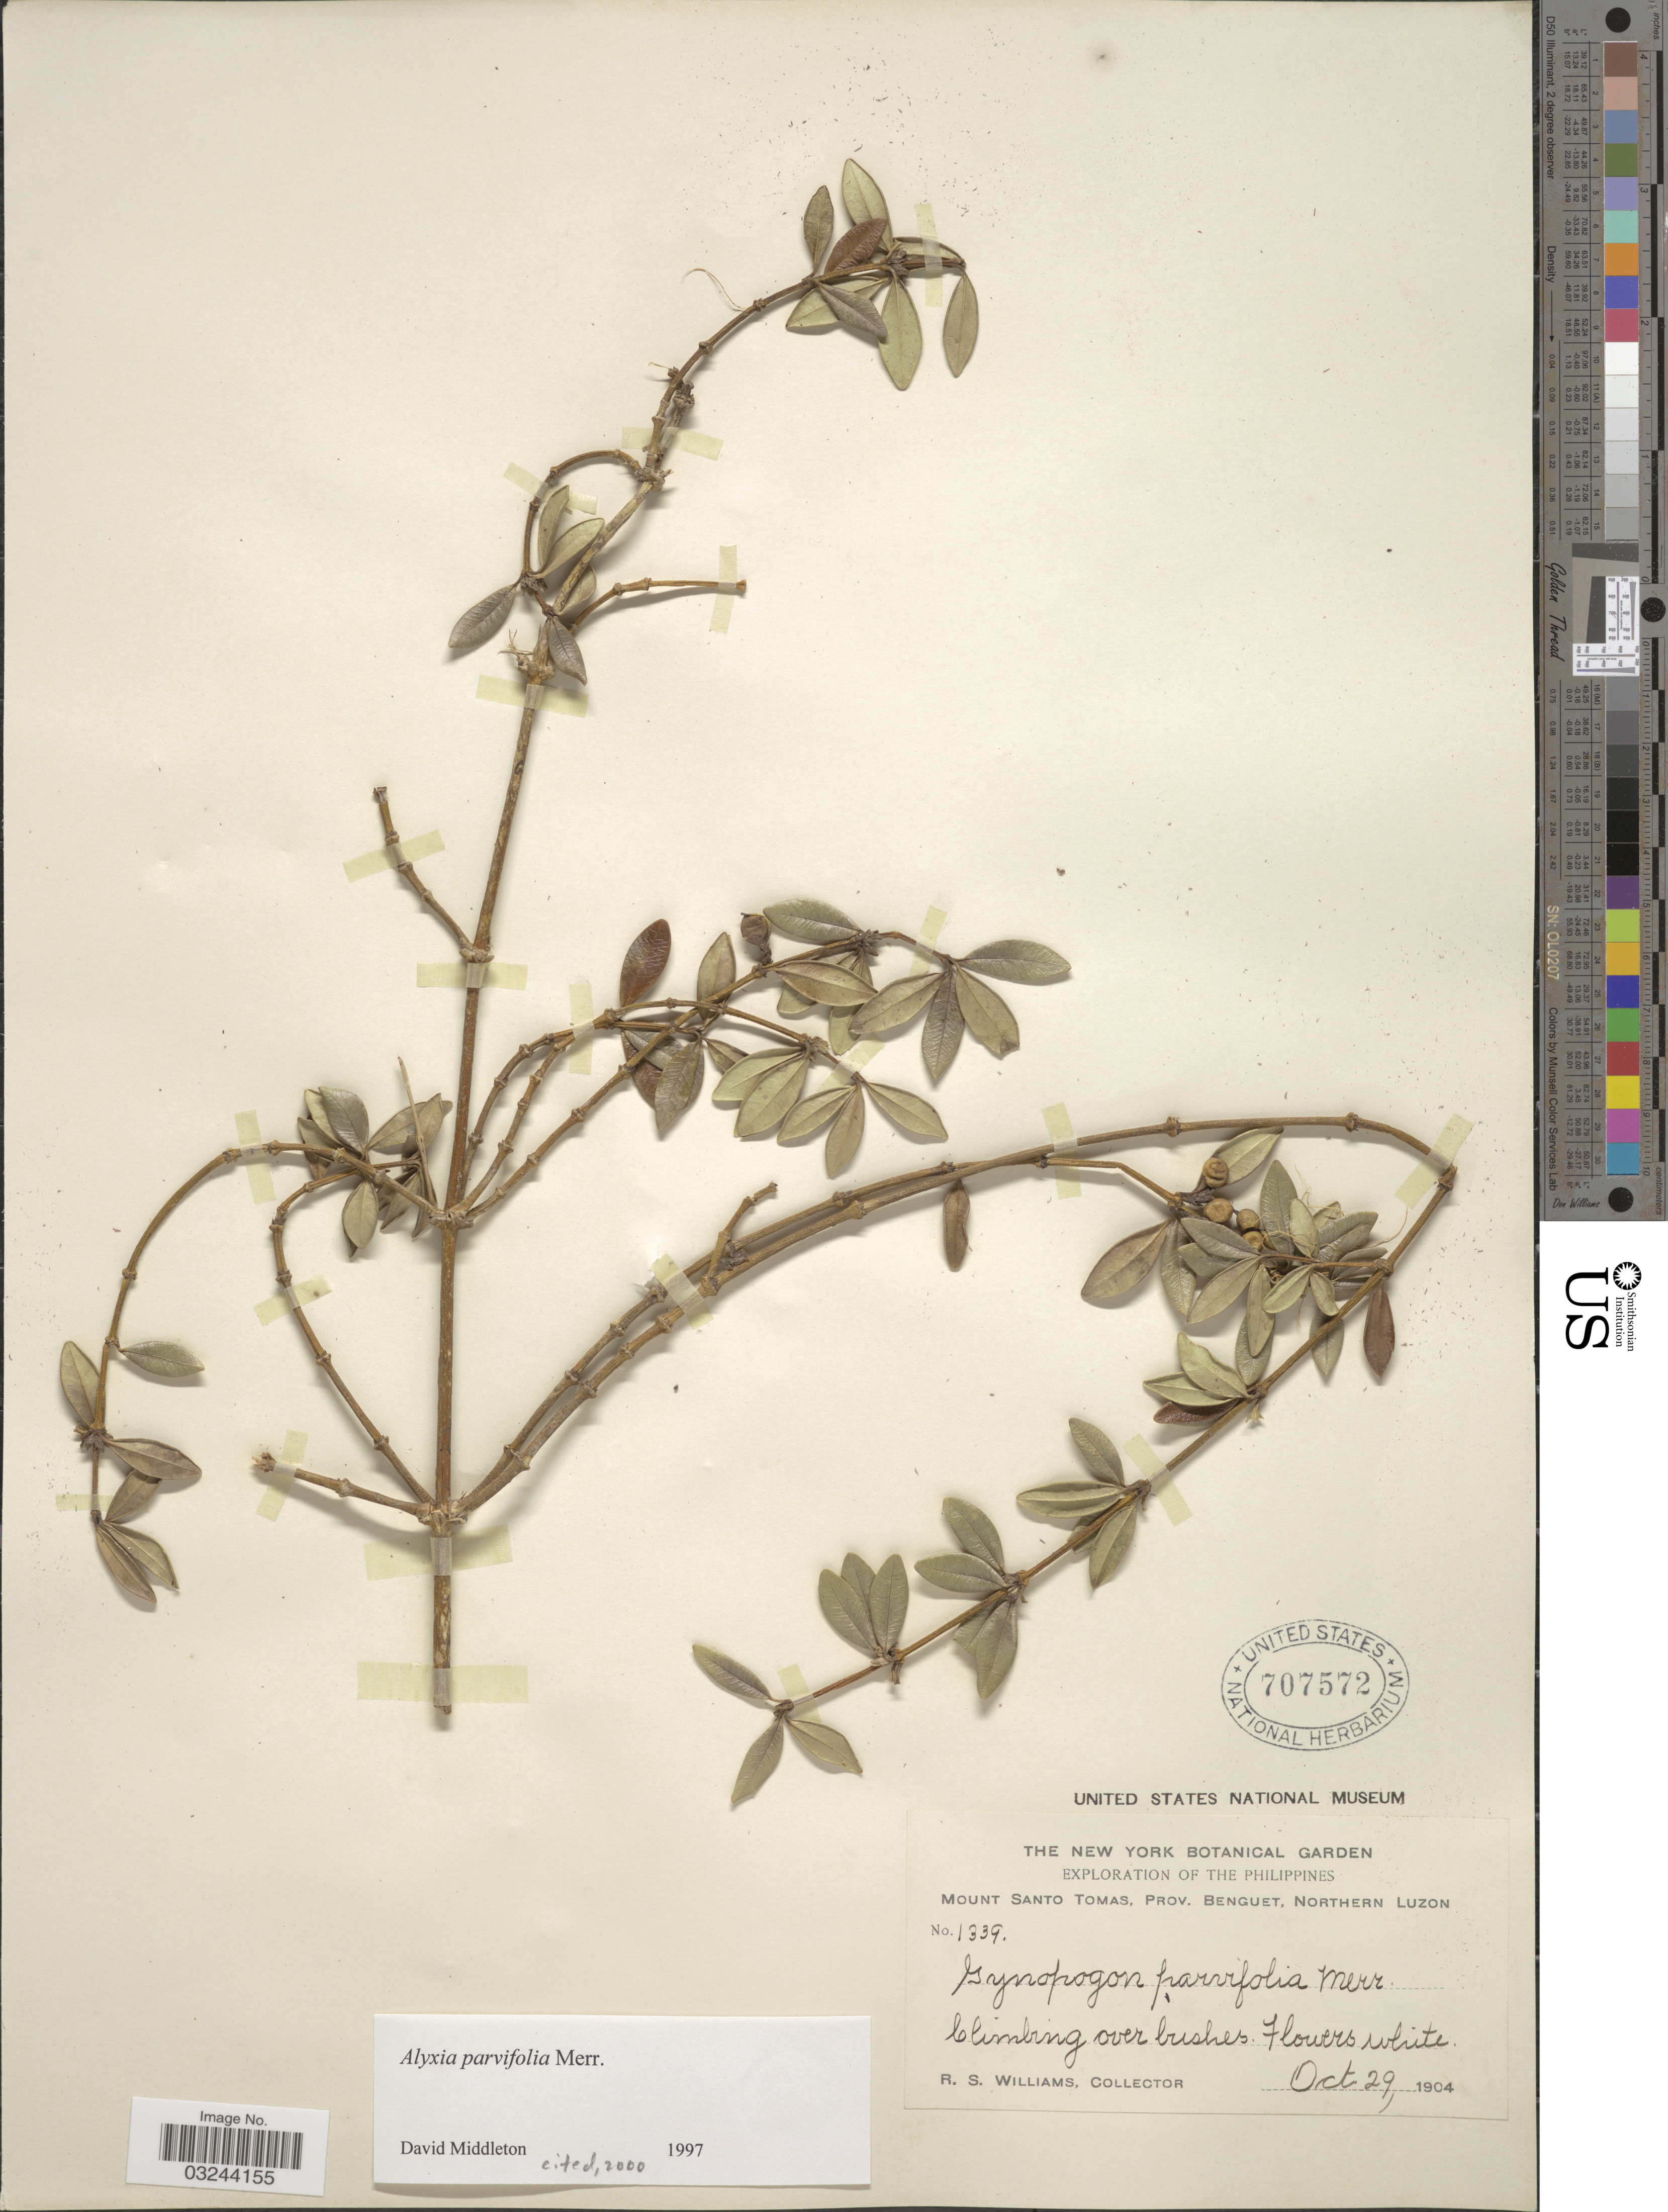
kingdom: Plantae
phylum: Tracheophyta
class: Magnoliopsida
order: Gentianales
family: Apocynaceae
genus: Alyxia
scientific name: Alyxia parvifolia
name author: (Merr.) Merr.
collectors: R. S. Williams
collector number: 1339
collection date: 1904-10-29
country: Philippines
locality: Mount Santo Tomas, Prov. Benguet, Northern Luzon.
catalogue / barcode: US 707572